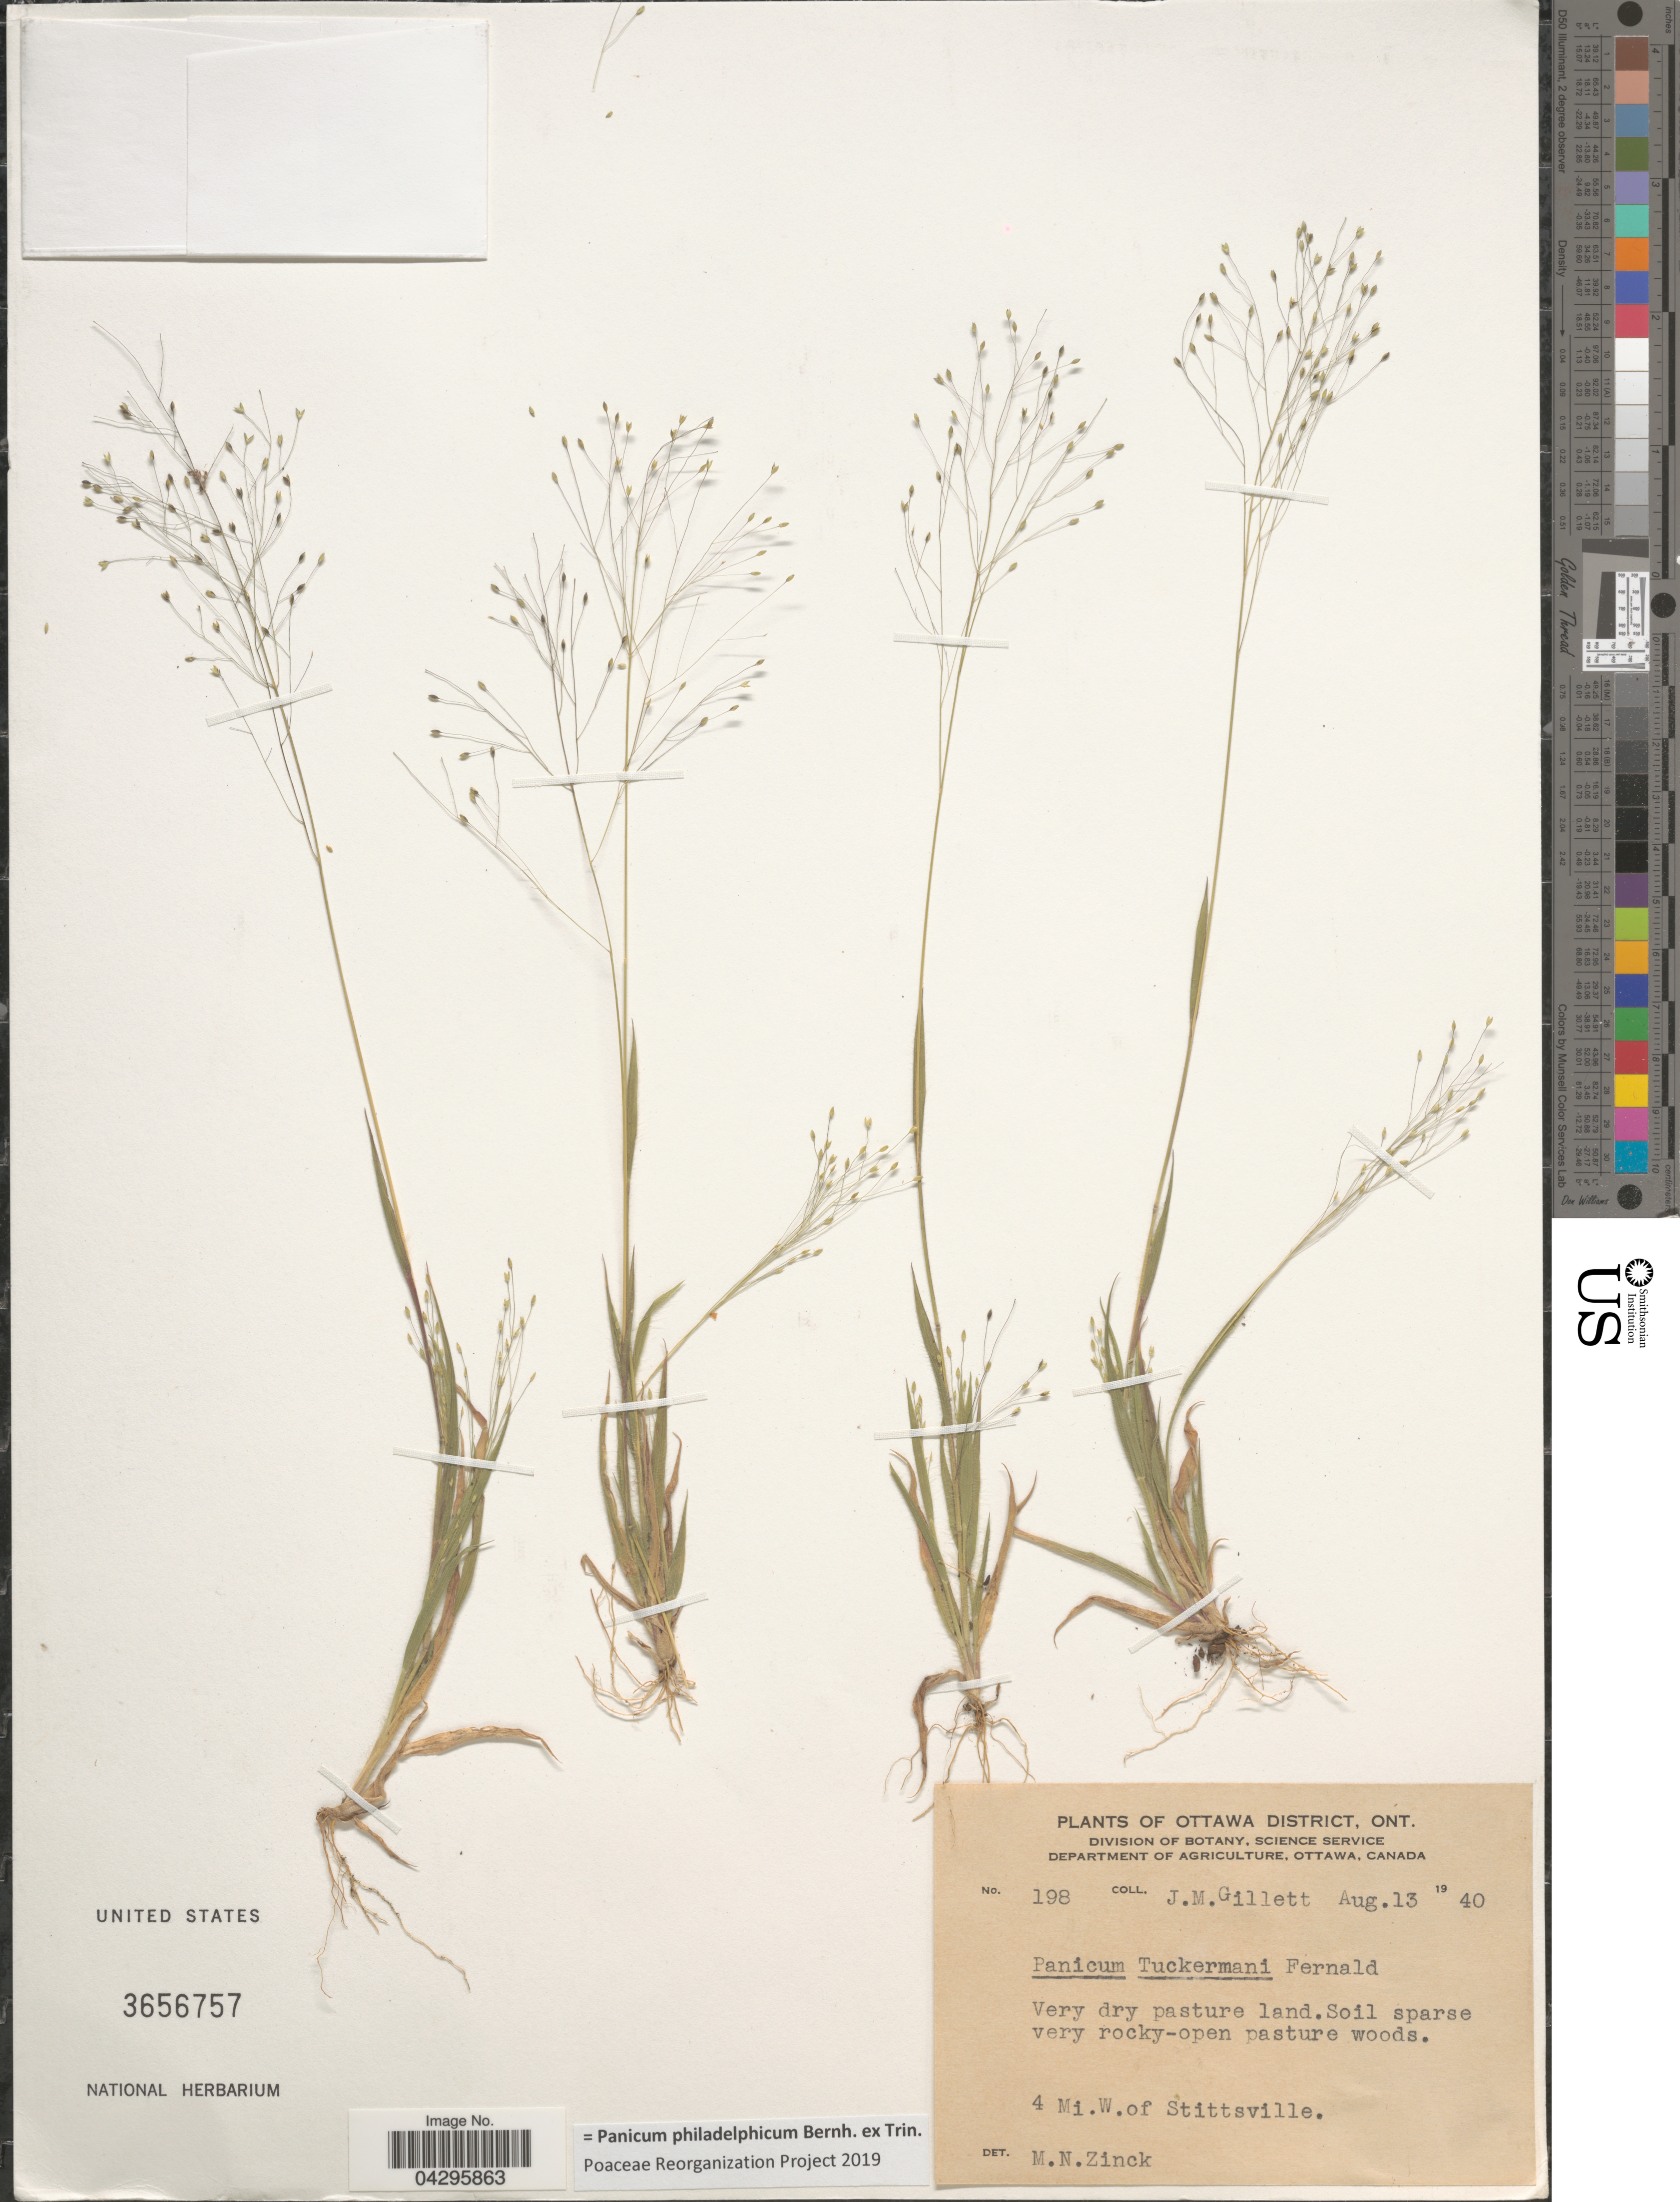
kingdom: Plantae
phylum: Tracheophyta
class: Liliopsida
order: Poales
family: Poaceae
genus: Panicum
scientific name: Panicum philadelphicum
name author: Bernh. ex Trin.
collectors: J. M. Gillett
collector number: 198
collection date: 1940-08-13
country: Canada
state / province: Ontario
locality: Ottawa District, Ont. Very dry pasture land. Soil sparse very rocky-open pasture woods. 4 Mi. W. of Stittsville.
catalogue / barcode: US 3656757